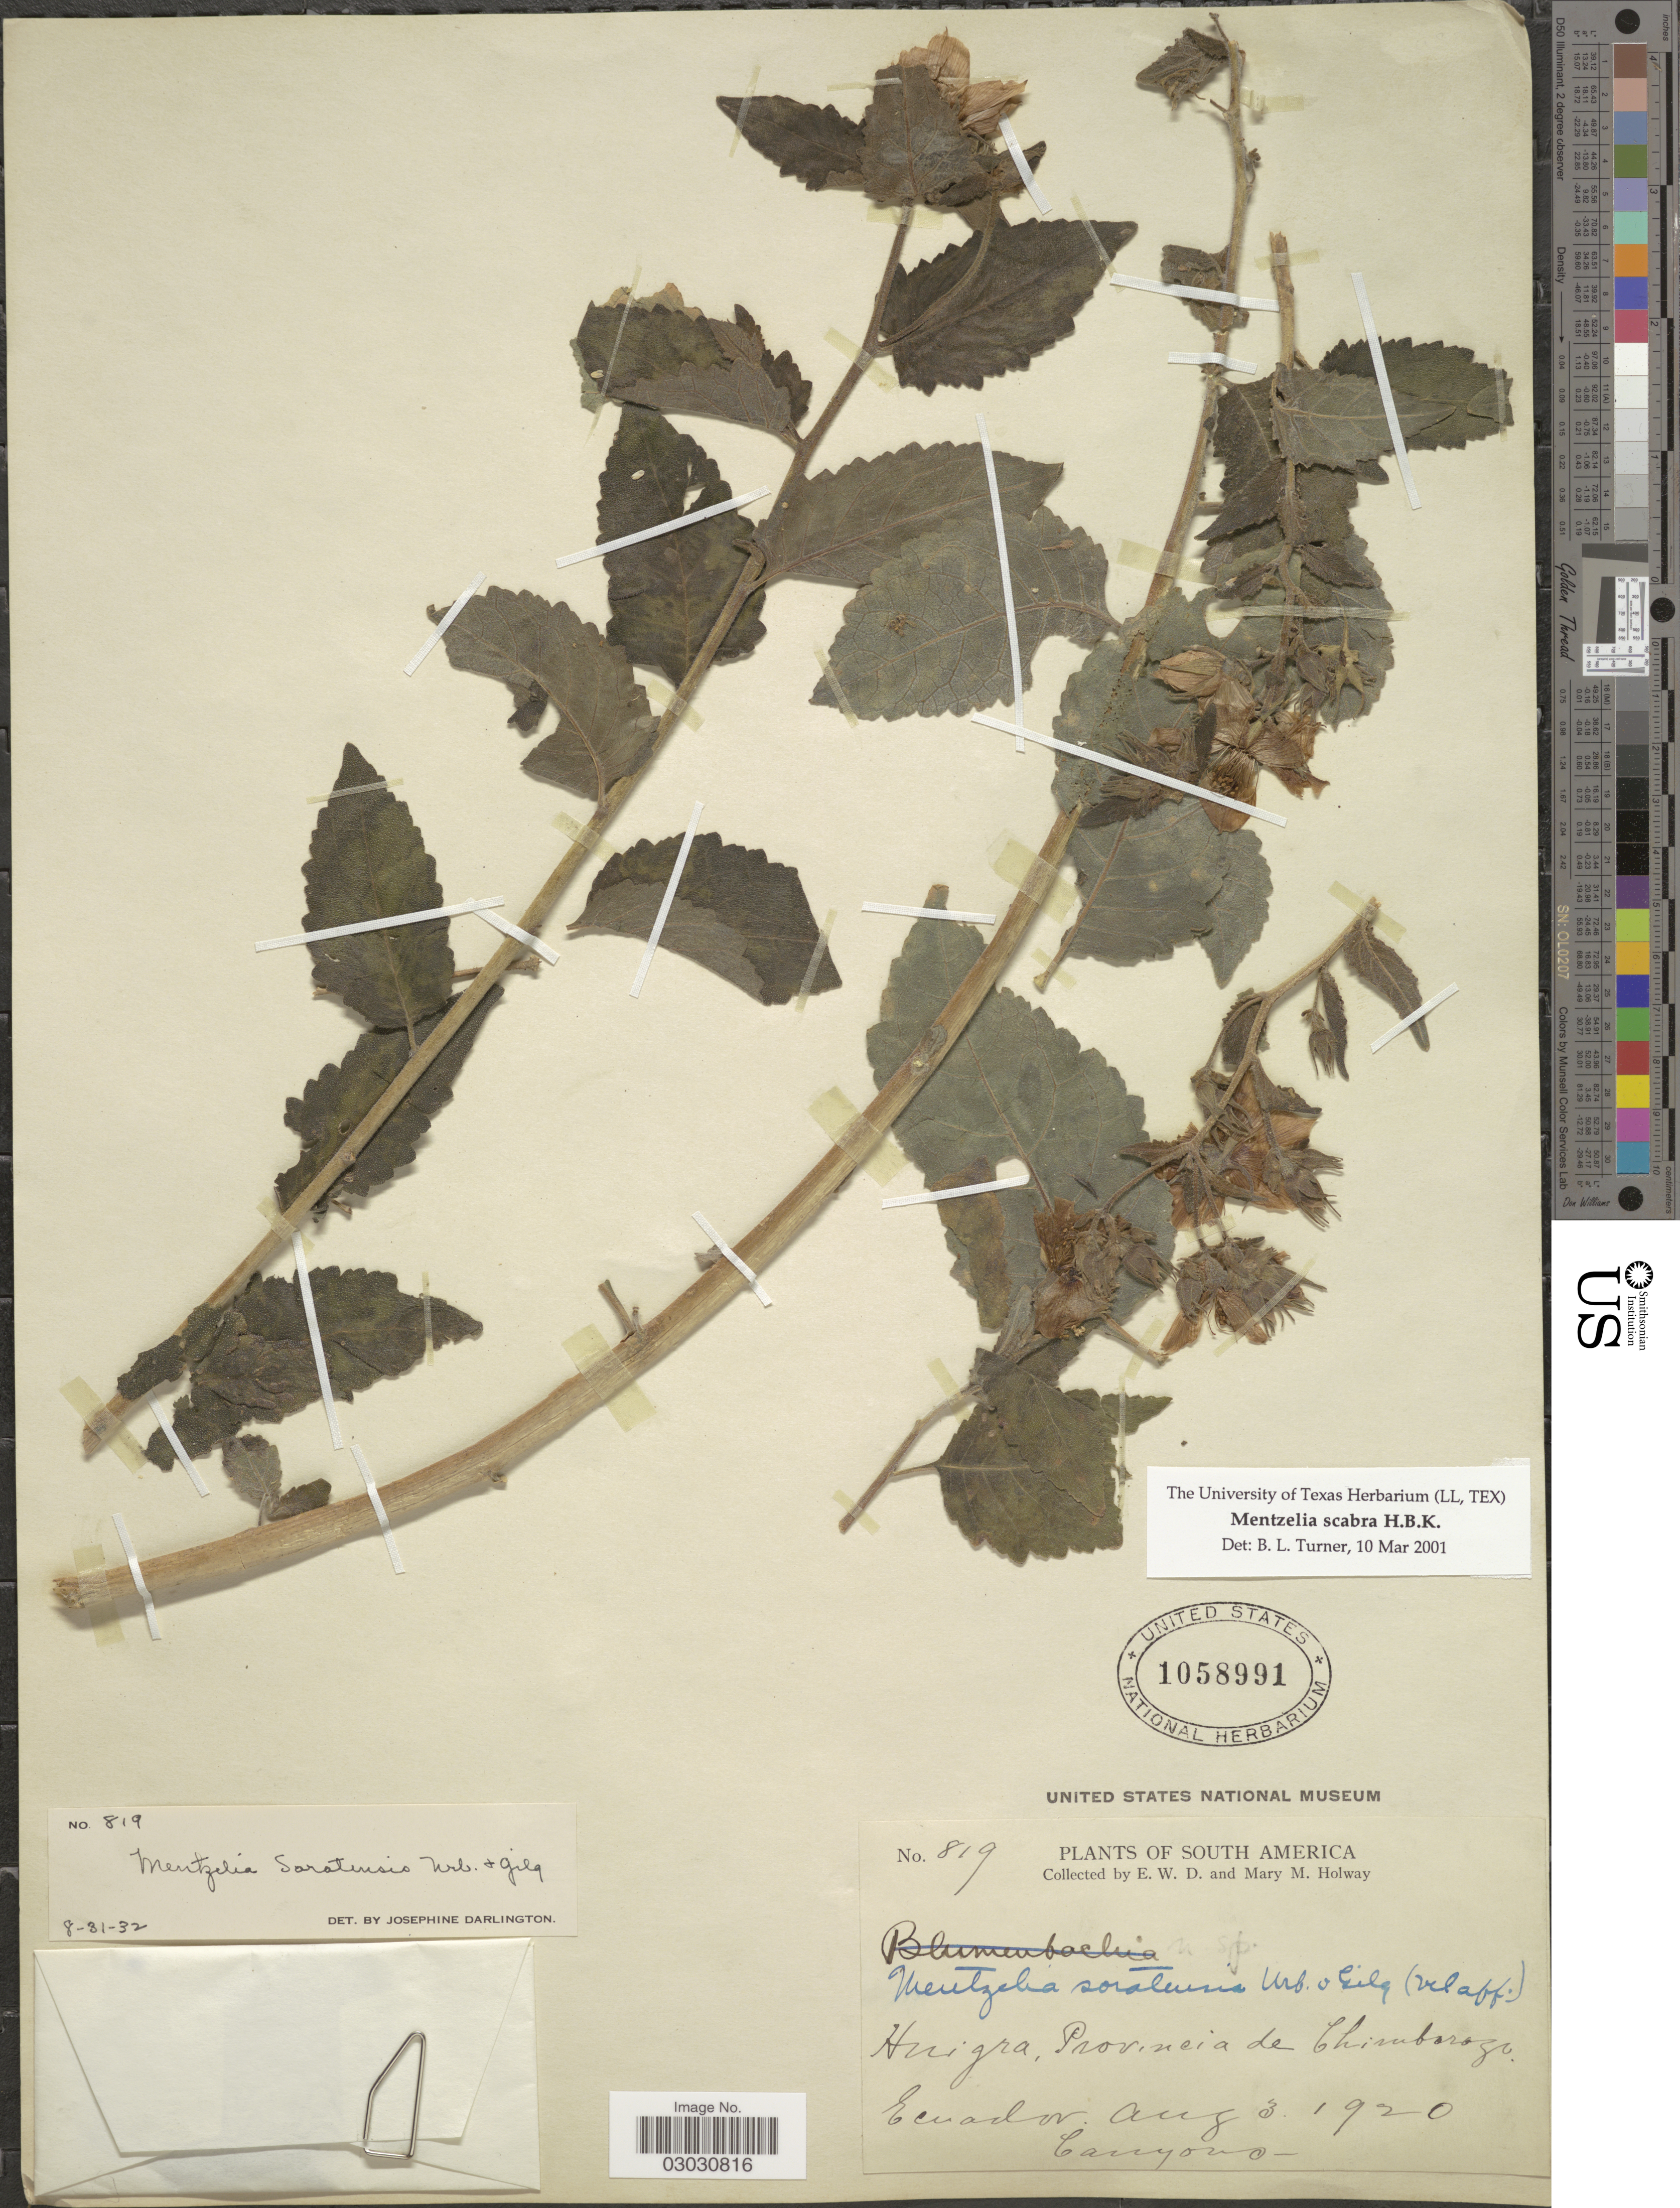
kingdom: Plantae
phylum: Tracheophyta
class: Magnoliopsida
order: Cornales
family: Loasaceae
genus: Mentzelia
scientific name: Mentzelia scabra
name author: Kunth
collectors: E. W. D. Holway & M. M. Holway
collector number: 918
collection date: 1920-08-03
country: Ecuador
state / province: Chimborazo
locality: Huigra. Canyons.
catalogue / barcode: US 1058991